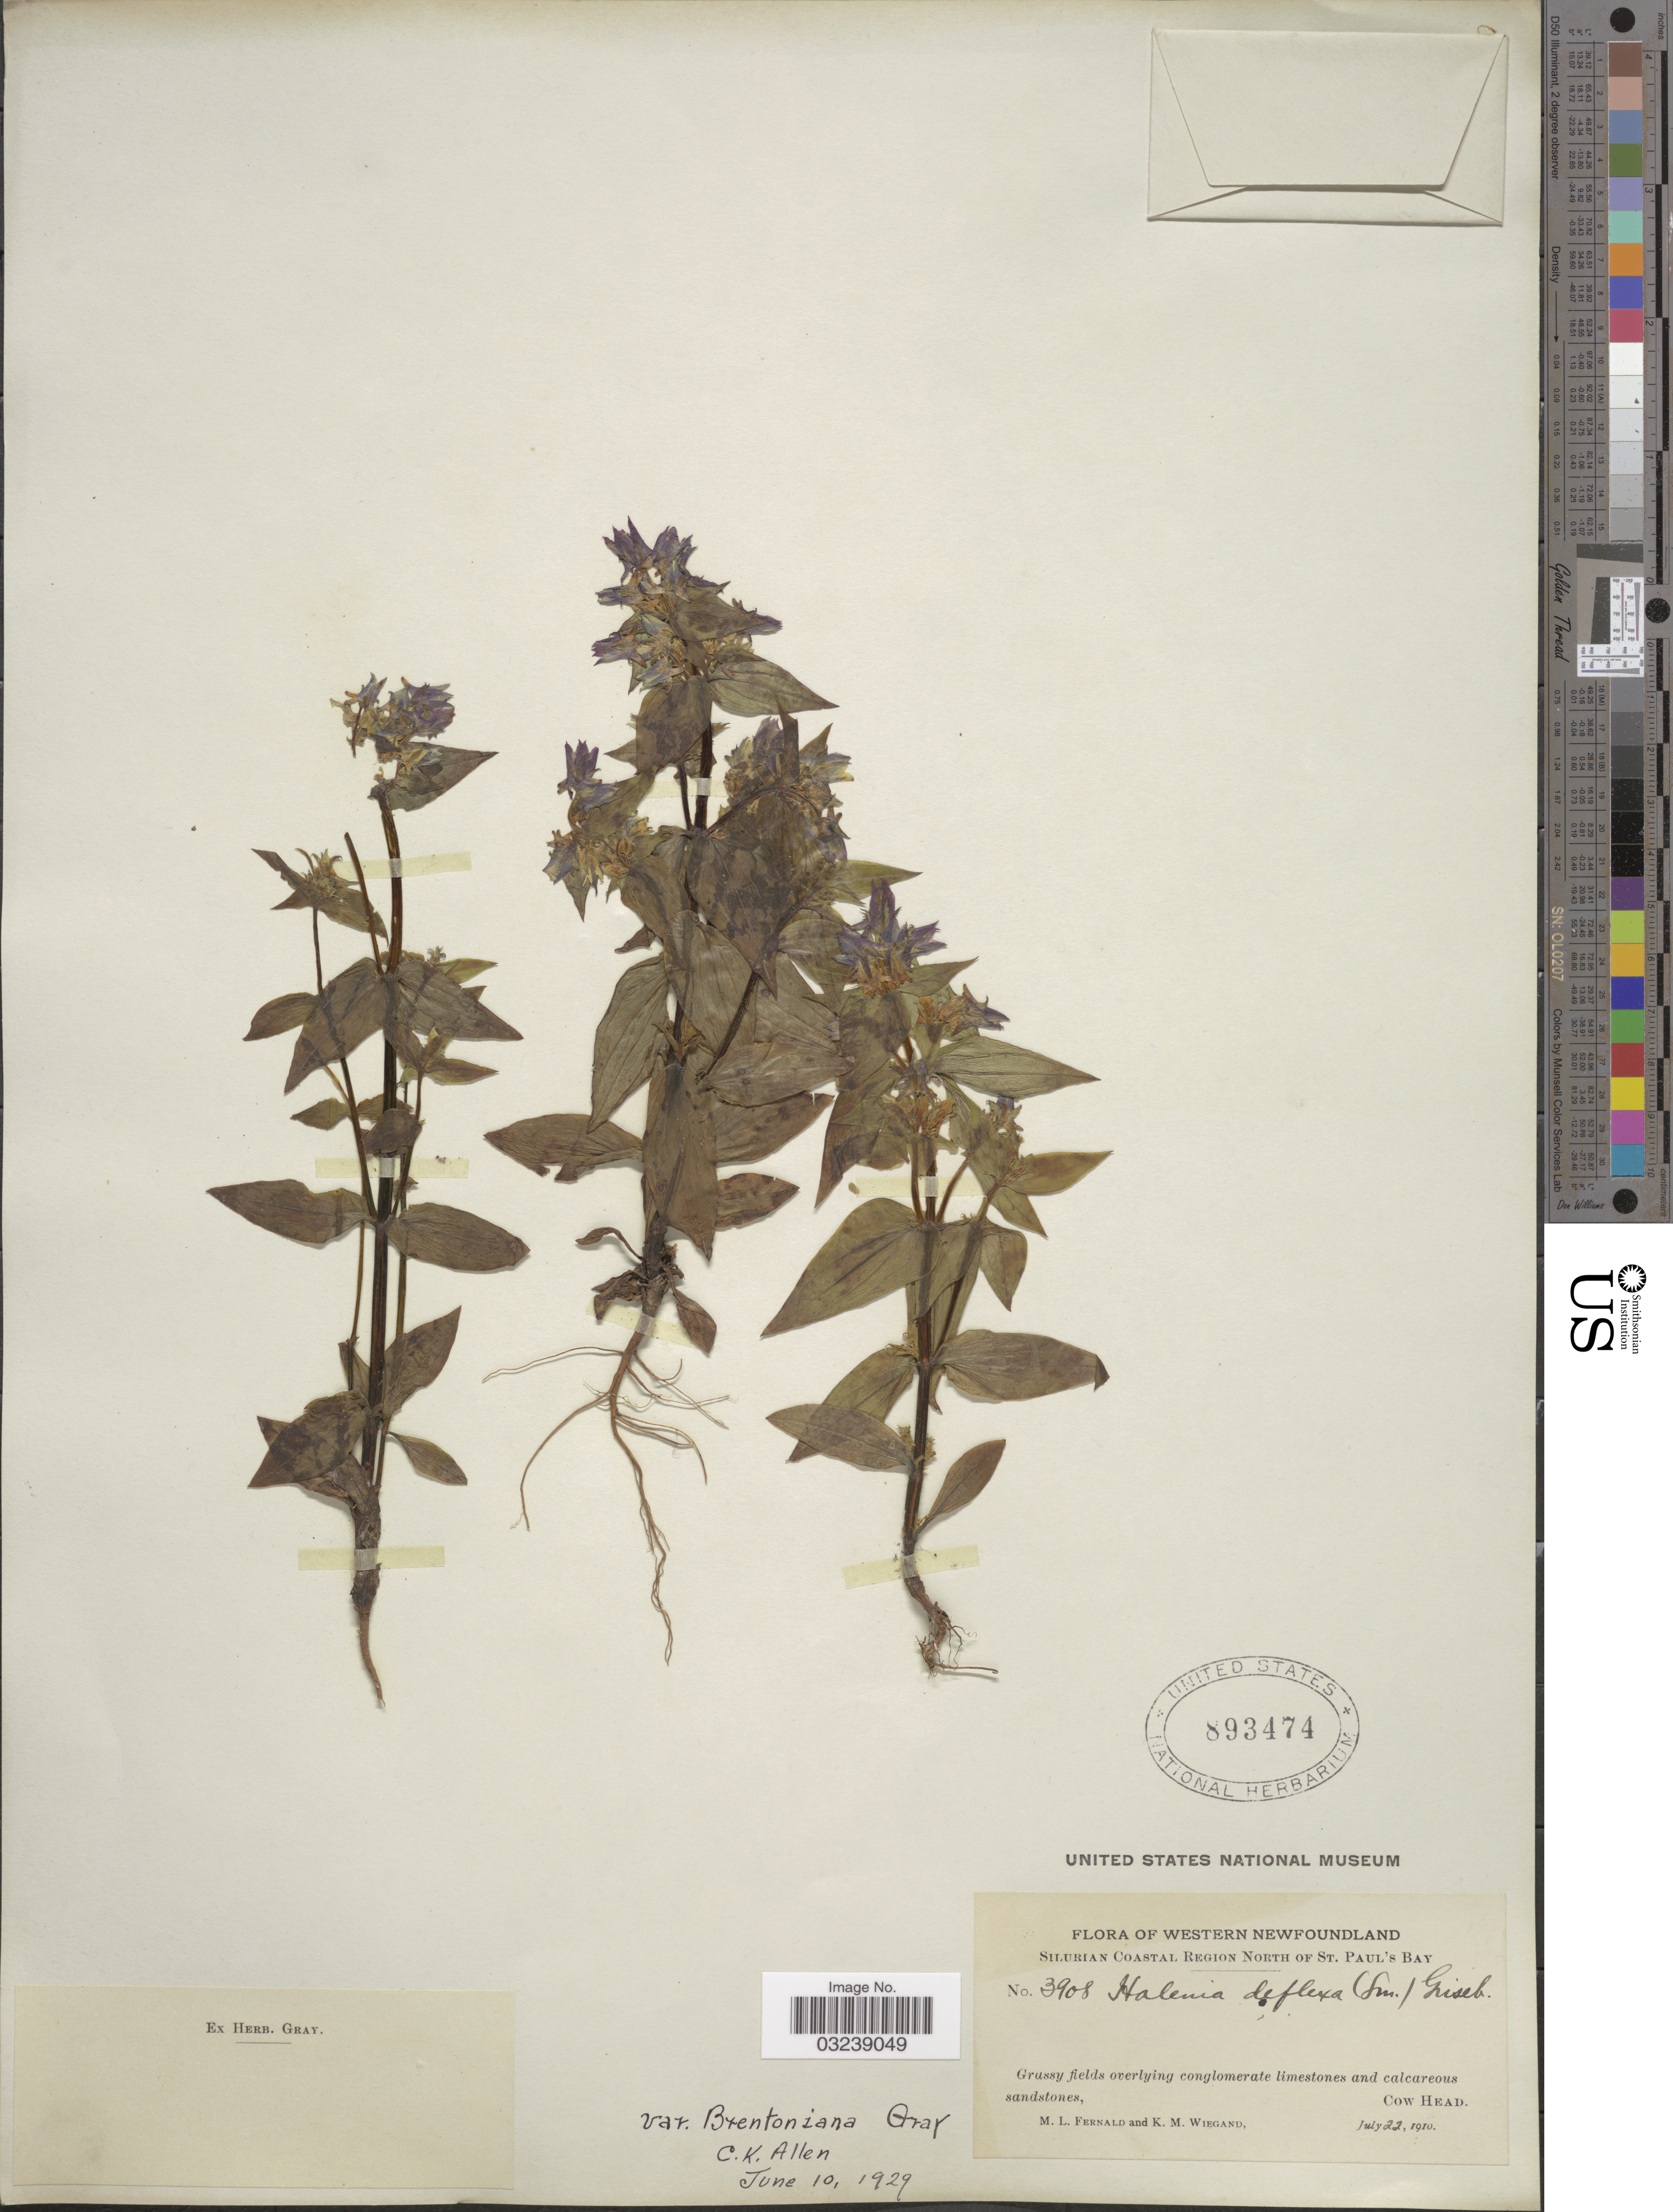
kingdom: Plantae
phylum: Tracheophyta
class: Magnoliopsida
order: Gentianales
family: Gentianaceae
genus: Halenia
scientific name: Halenia deflexa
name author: (Sm.) Griseb.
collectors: M. L. Fernald & K. M. Wiegand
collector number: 3908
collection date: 1910-07-22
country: Canada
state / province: Newfoundland and Labrador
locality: Western Newfoundland. Silurian Coastal Region North of St. Paul's Bay. Cow Head.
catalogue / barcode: US 893474